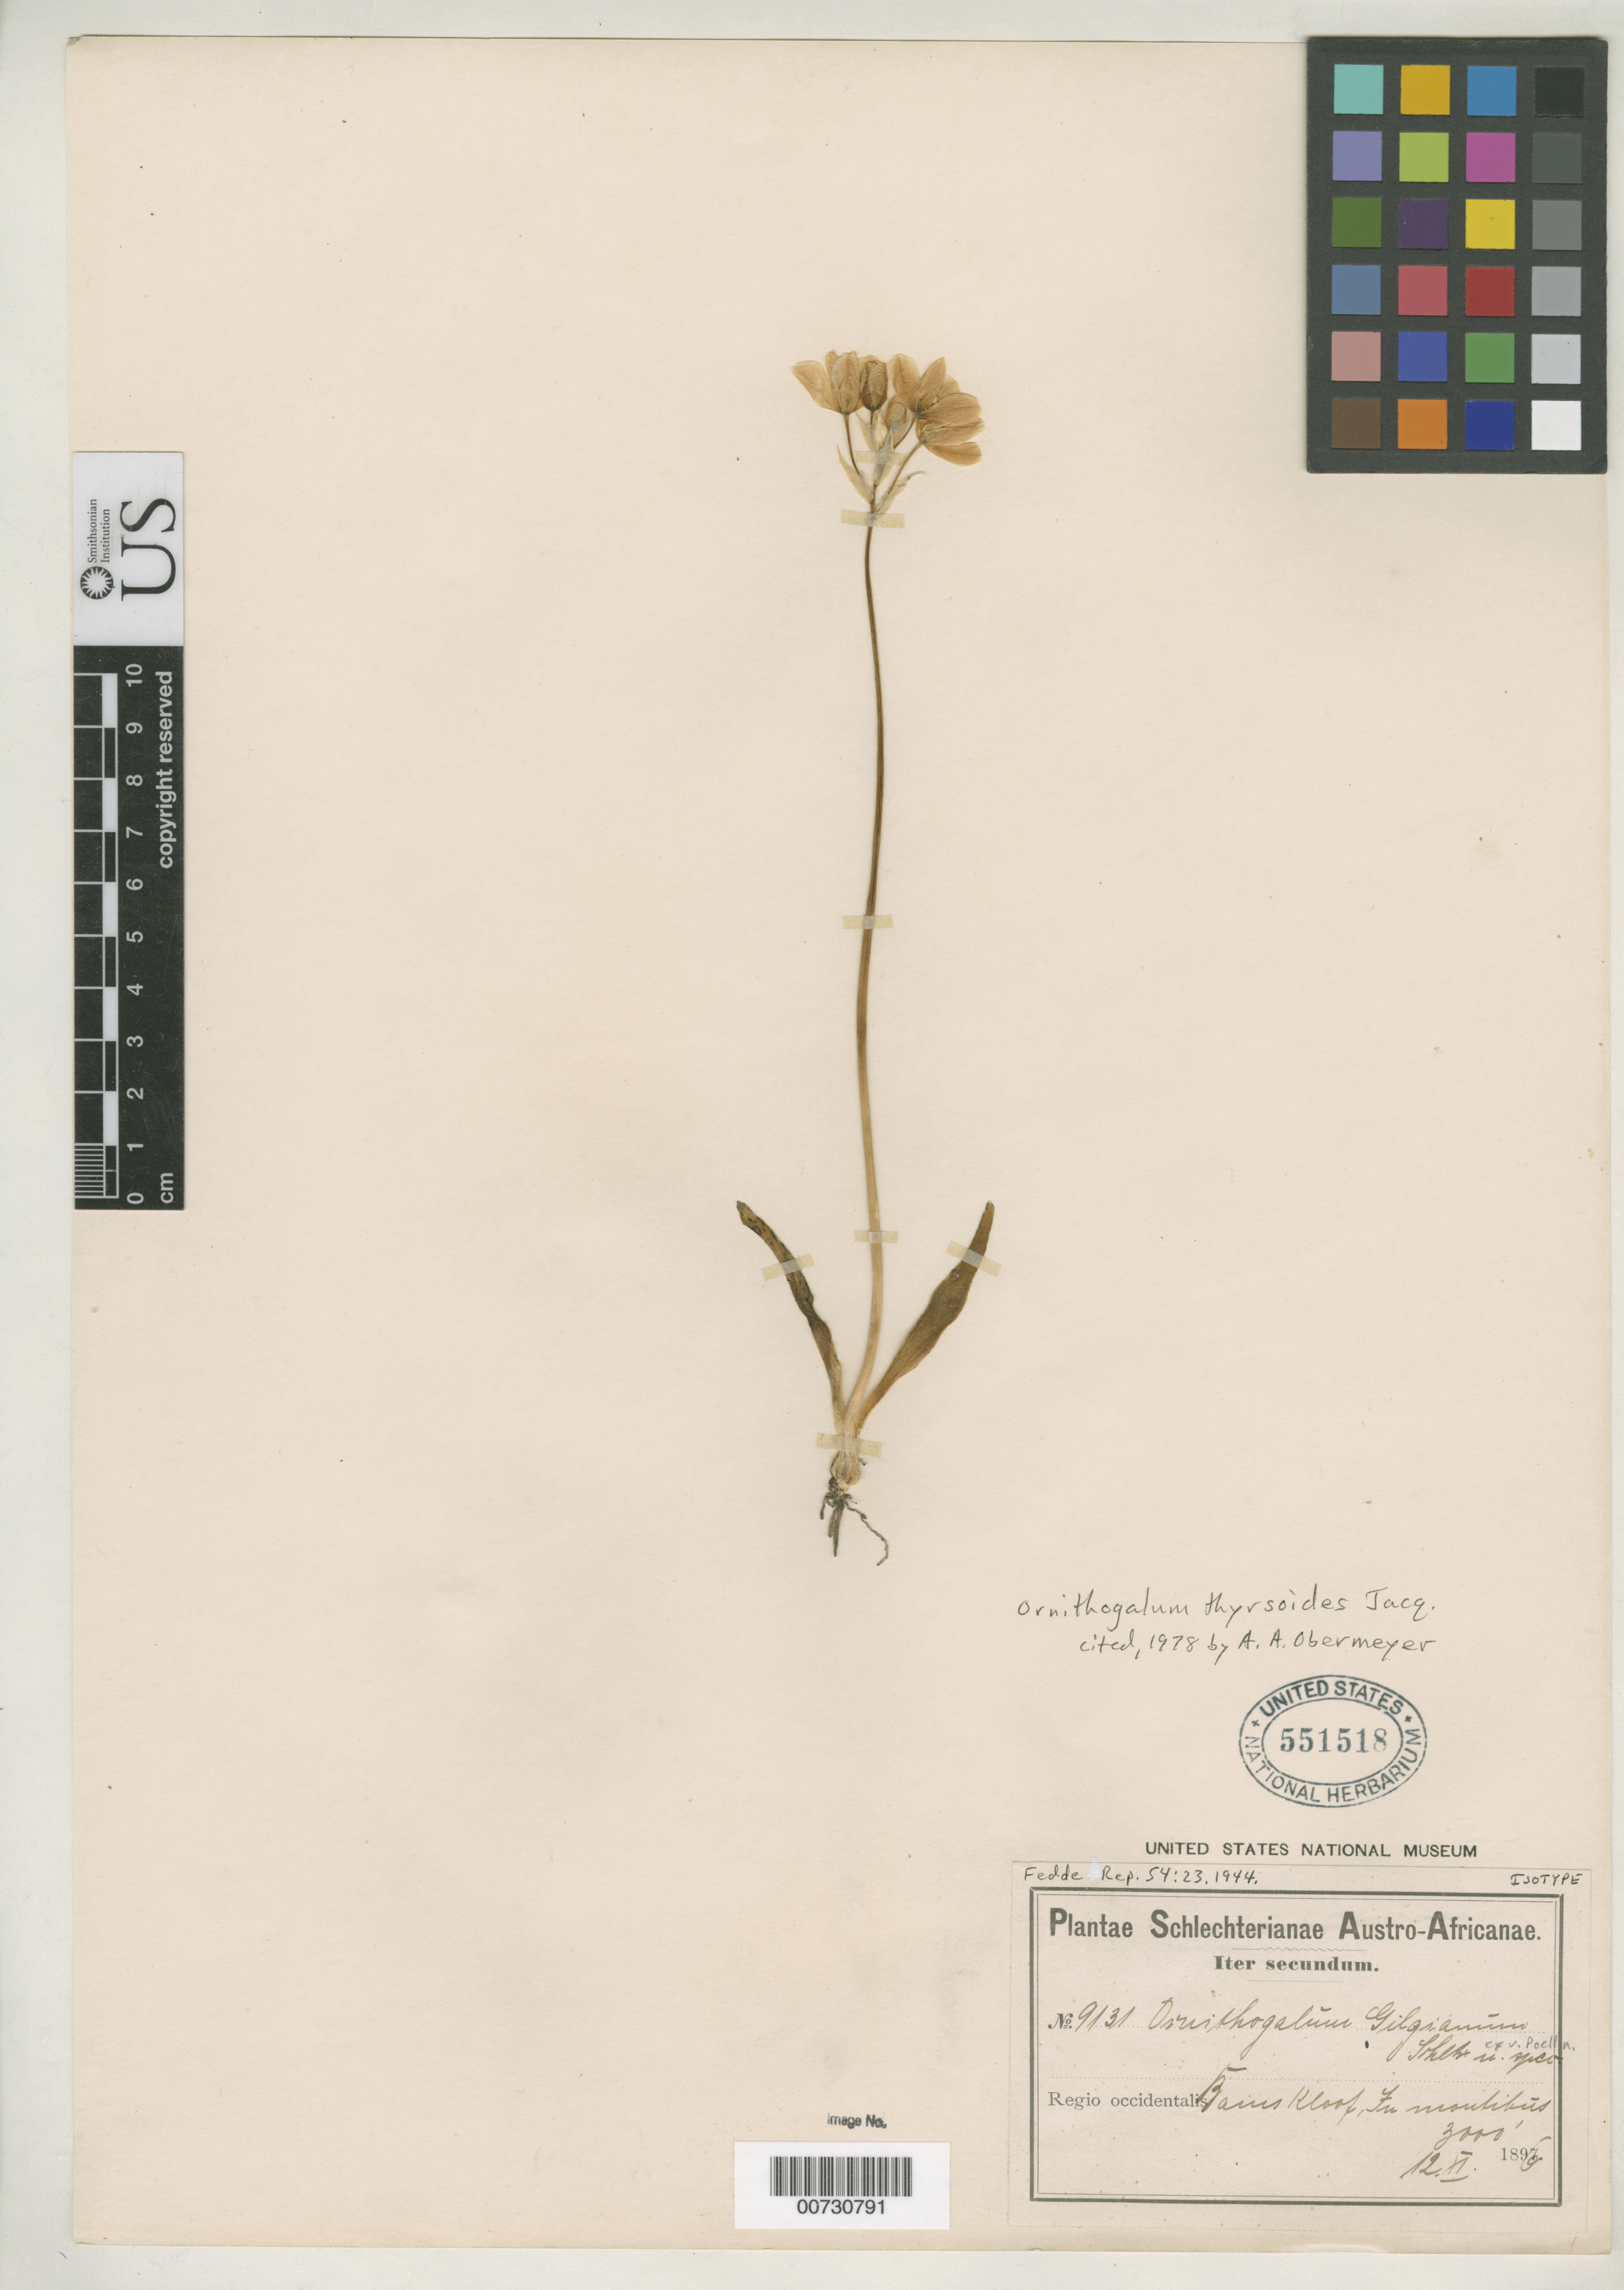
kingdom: Plantae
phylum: Tracheophyta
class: Liliopsida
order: Asparagales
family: Asparagaceae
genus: Ornithogalum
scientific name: Ornithogalum gilgianum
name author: Schltr. ex Poelln.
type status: Isotype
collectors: F. R. R. Schlechter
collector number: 9131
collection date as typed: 12 Nov 1896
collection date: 1896-11-12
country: South Africa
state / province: Western Cape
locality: Bains Kloof, Regio occidentalis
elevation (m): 914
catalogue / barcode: US 551518